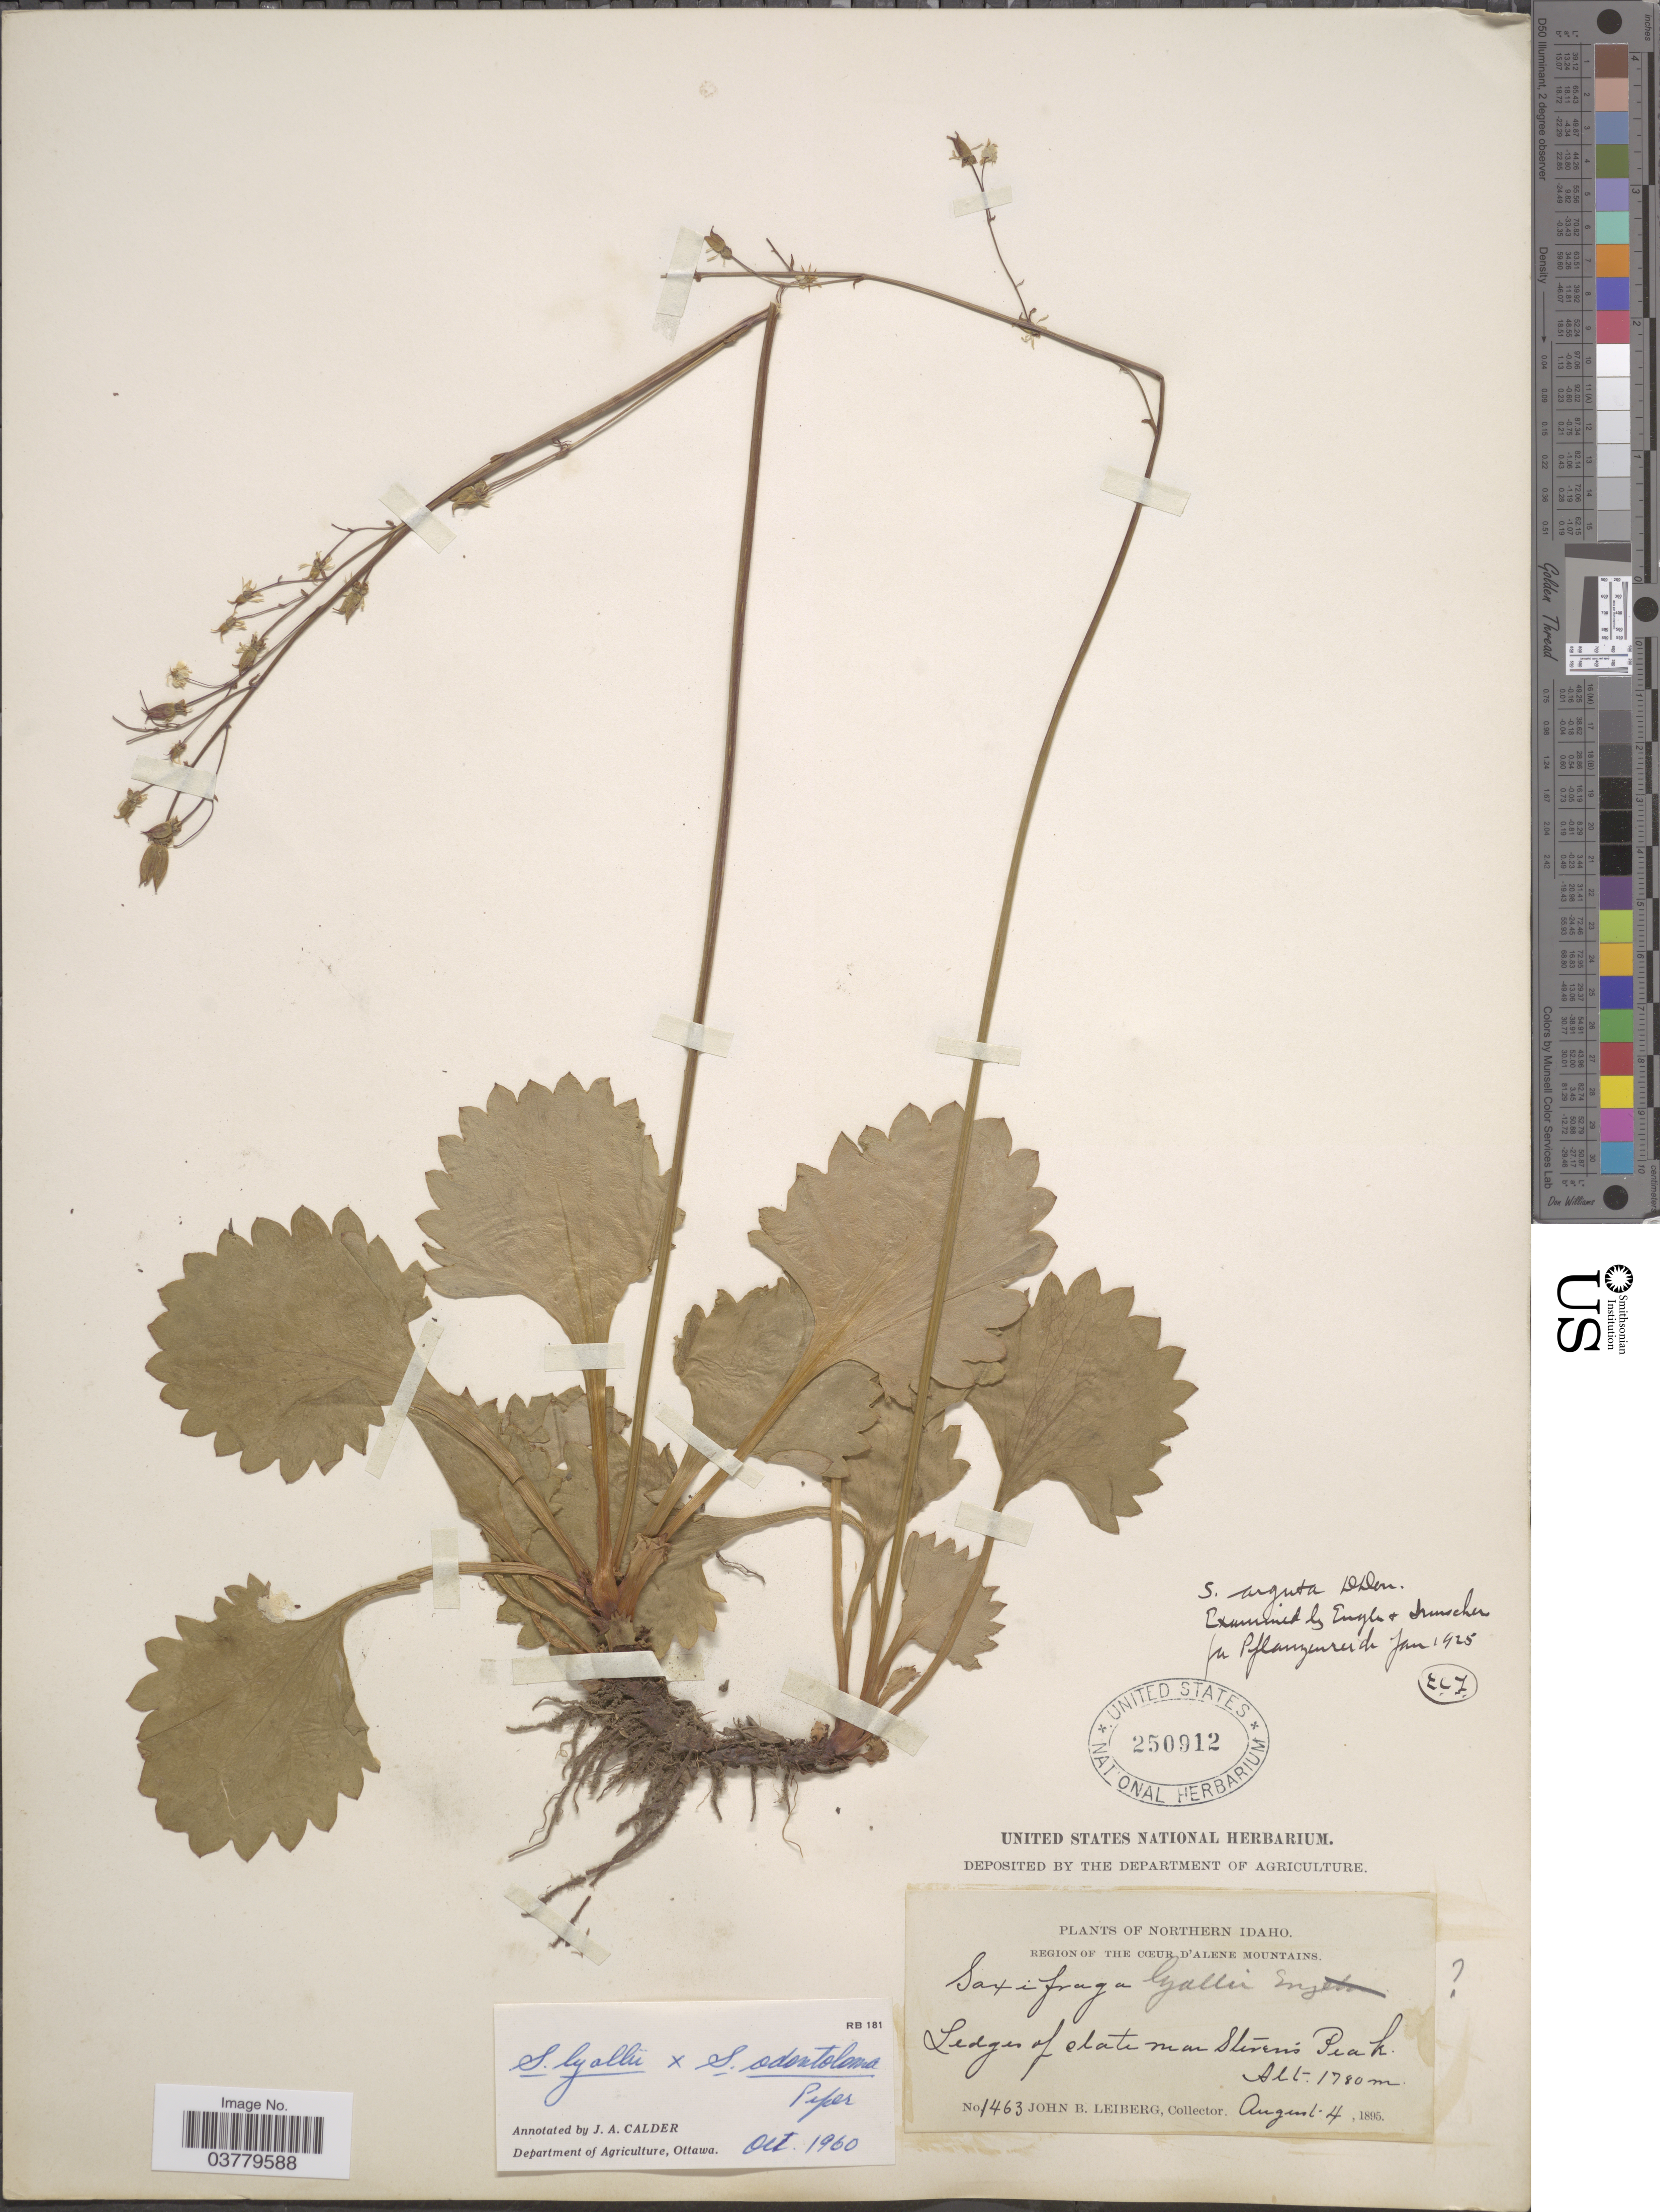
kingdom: Plantae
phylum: Tracheophyta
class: Magnoliopsida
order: Saxifragales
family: Saxifragaceae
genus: Micranthes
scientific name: Micranthes lyalii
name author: (Engl.) Small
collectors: J. B. Leiberg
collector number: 1463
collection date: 1895-08-04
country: United States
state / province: Idaho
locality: Northern Idaho. Region of the Cœur d'Alene Mountains. Ledges of slate near Stevens Peak.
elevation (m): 1780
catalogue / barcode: US 250912